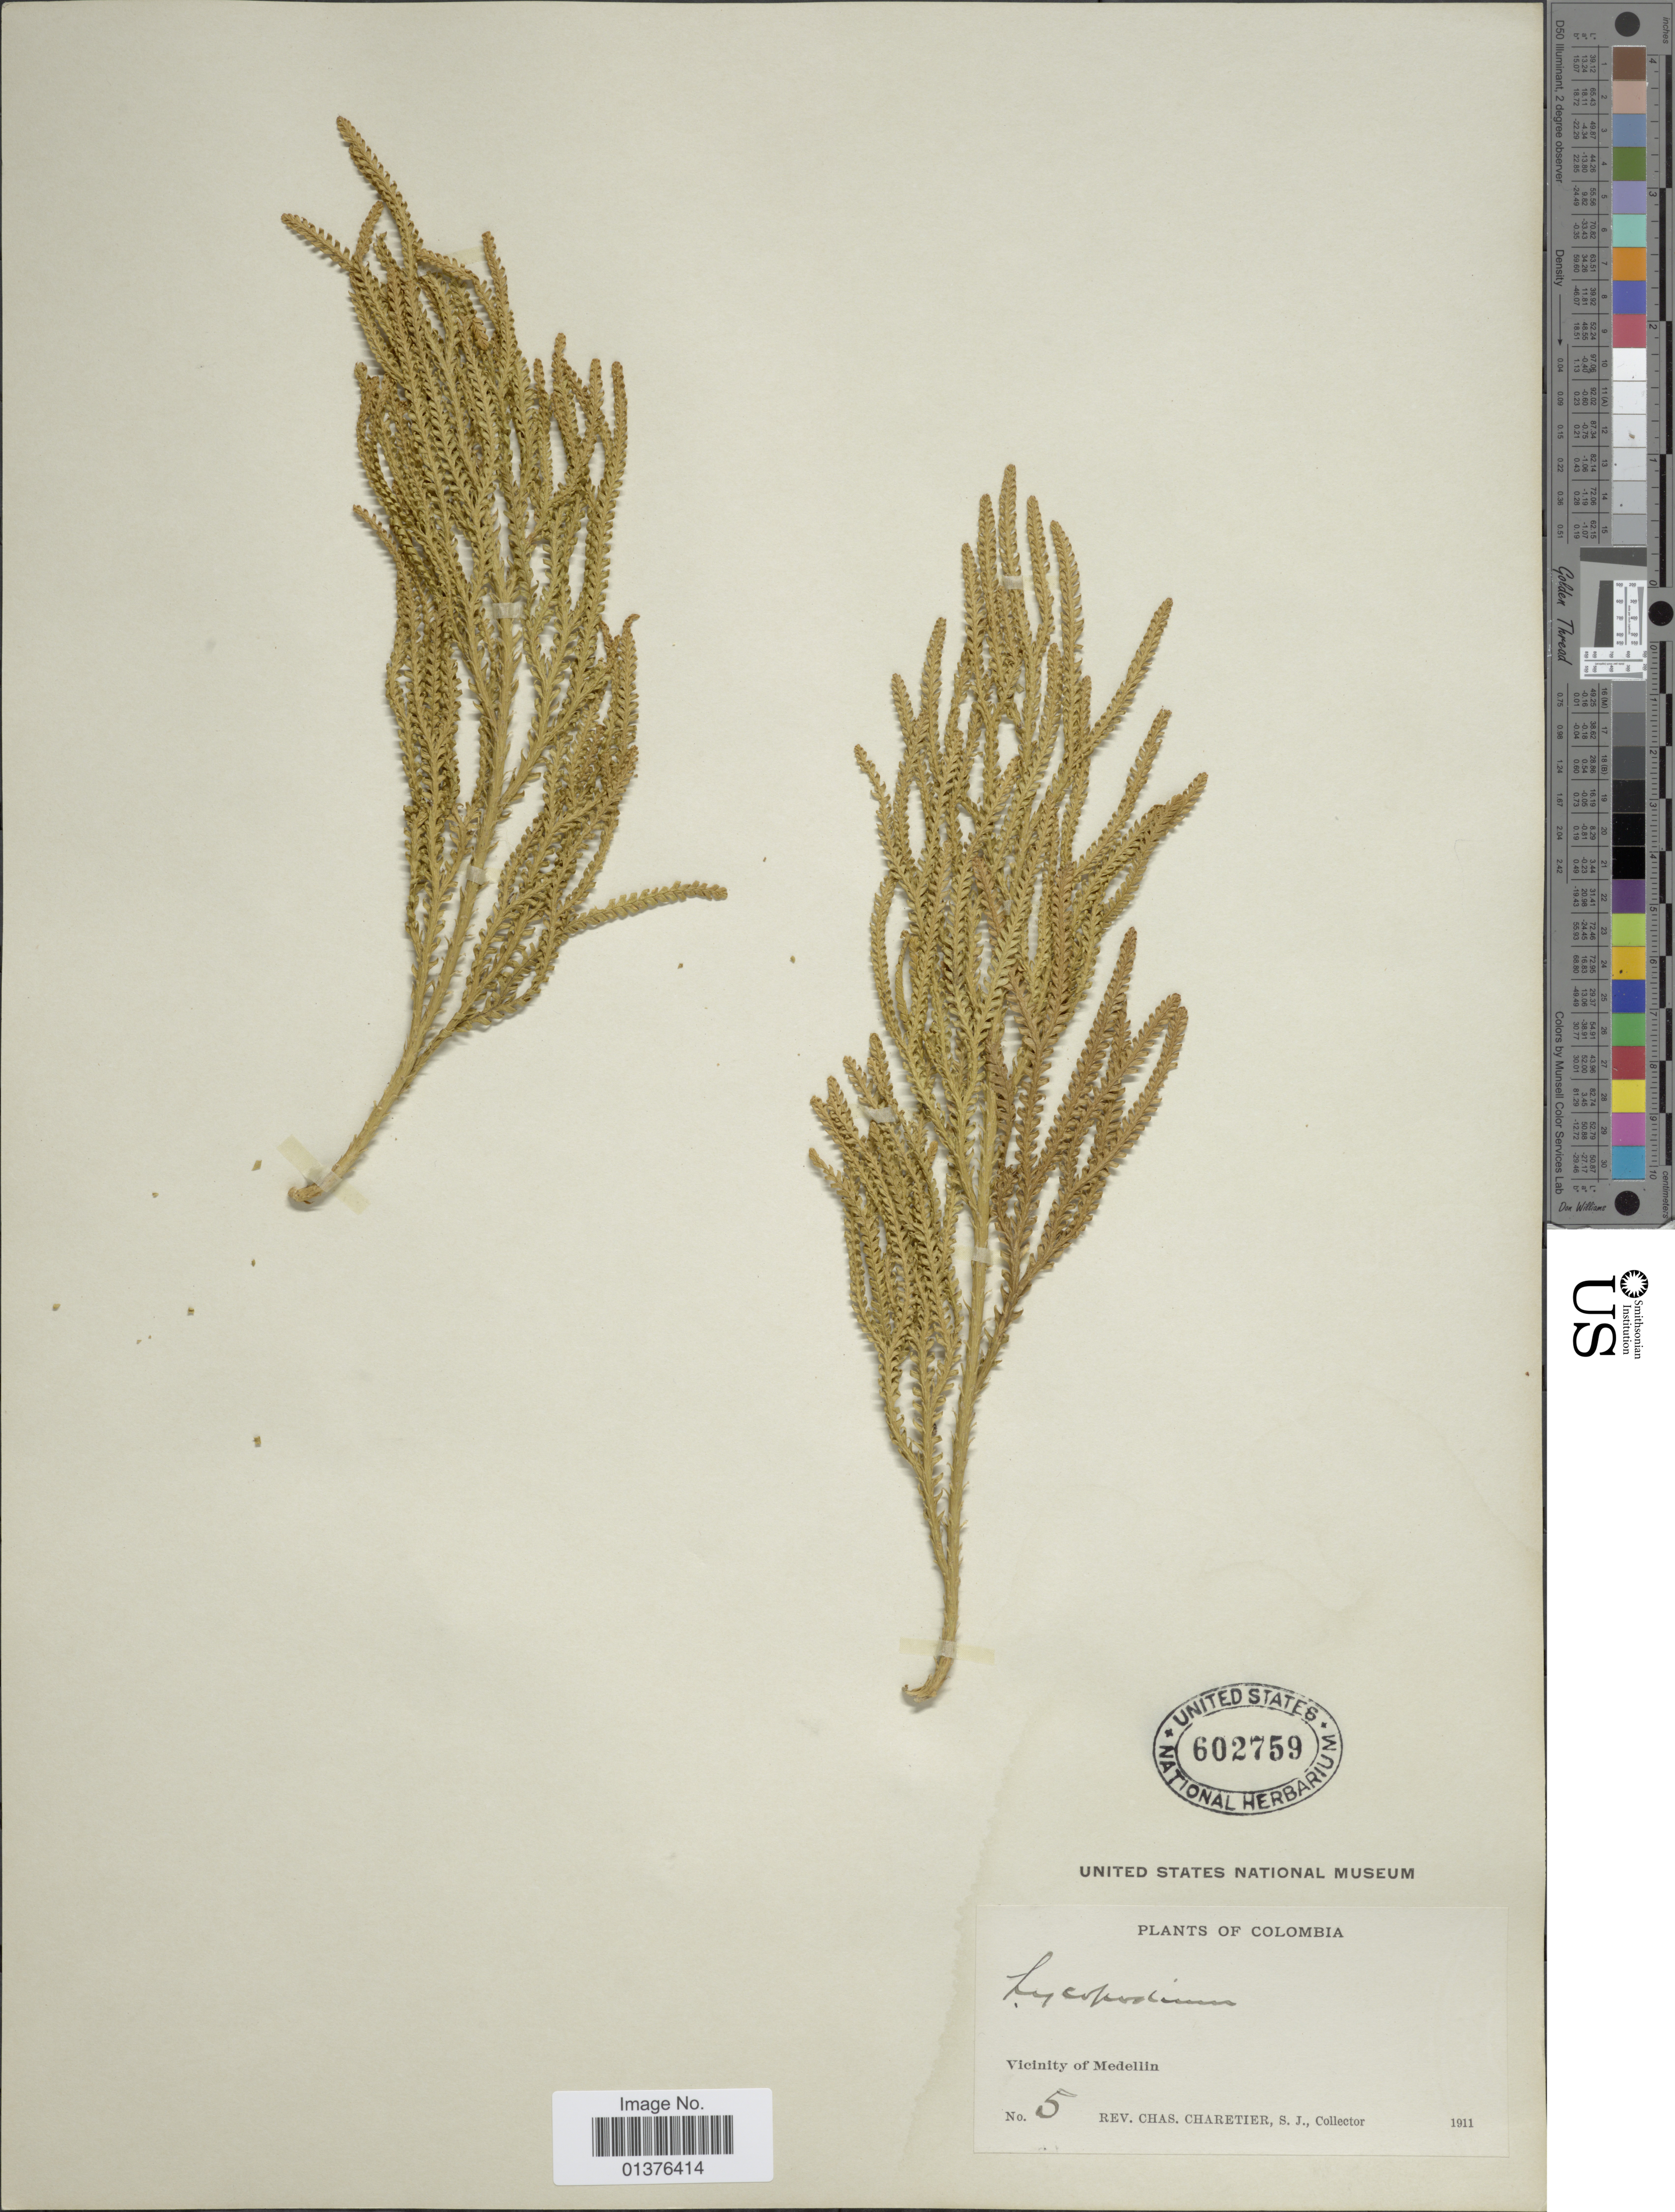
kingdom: Plantae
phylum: Tracheophyta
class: Lycopodiopsida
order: Lycopodiales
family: Lycopodiaceae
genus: Diphasium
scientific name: Diphasium jussiaei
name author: (Desv.) C. Presl ex Rothm.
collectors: C. Charetier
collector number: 5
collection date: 1911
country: Colombia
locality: Vicinity of Medelin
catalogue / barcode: US 602759